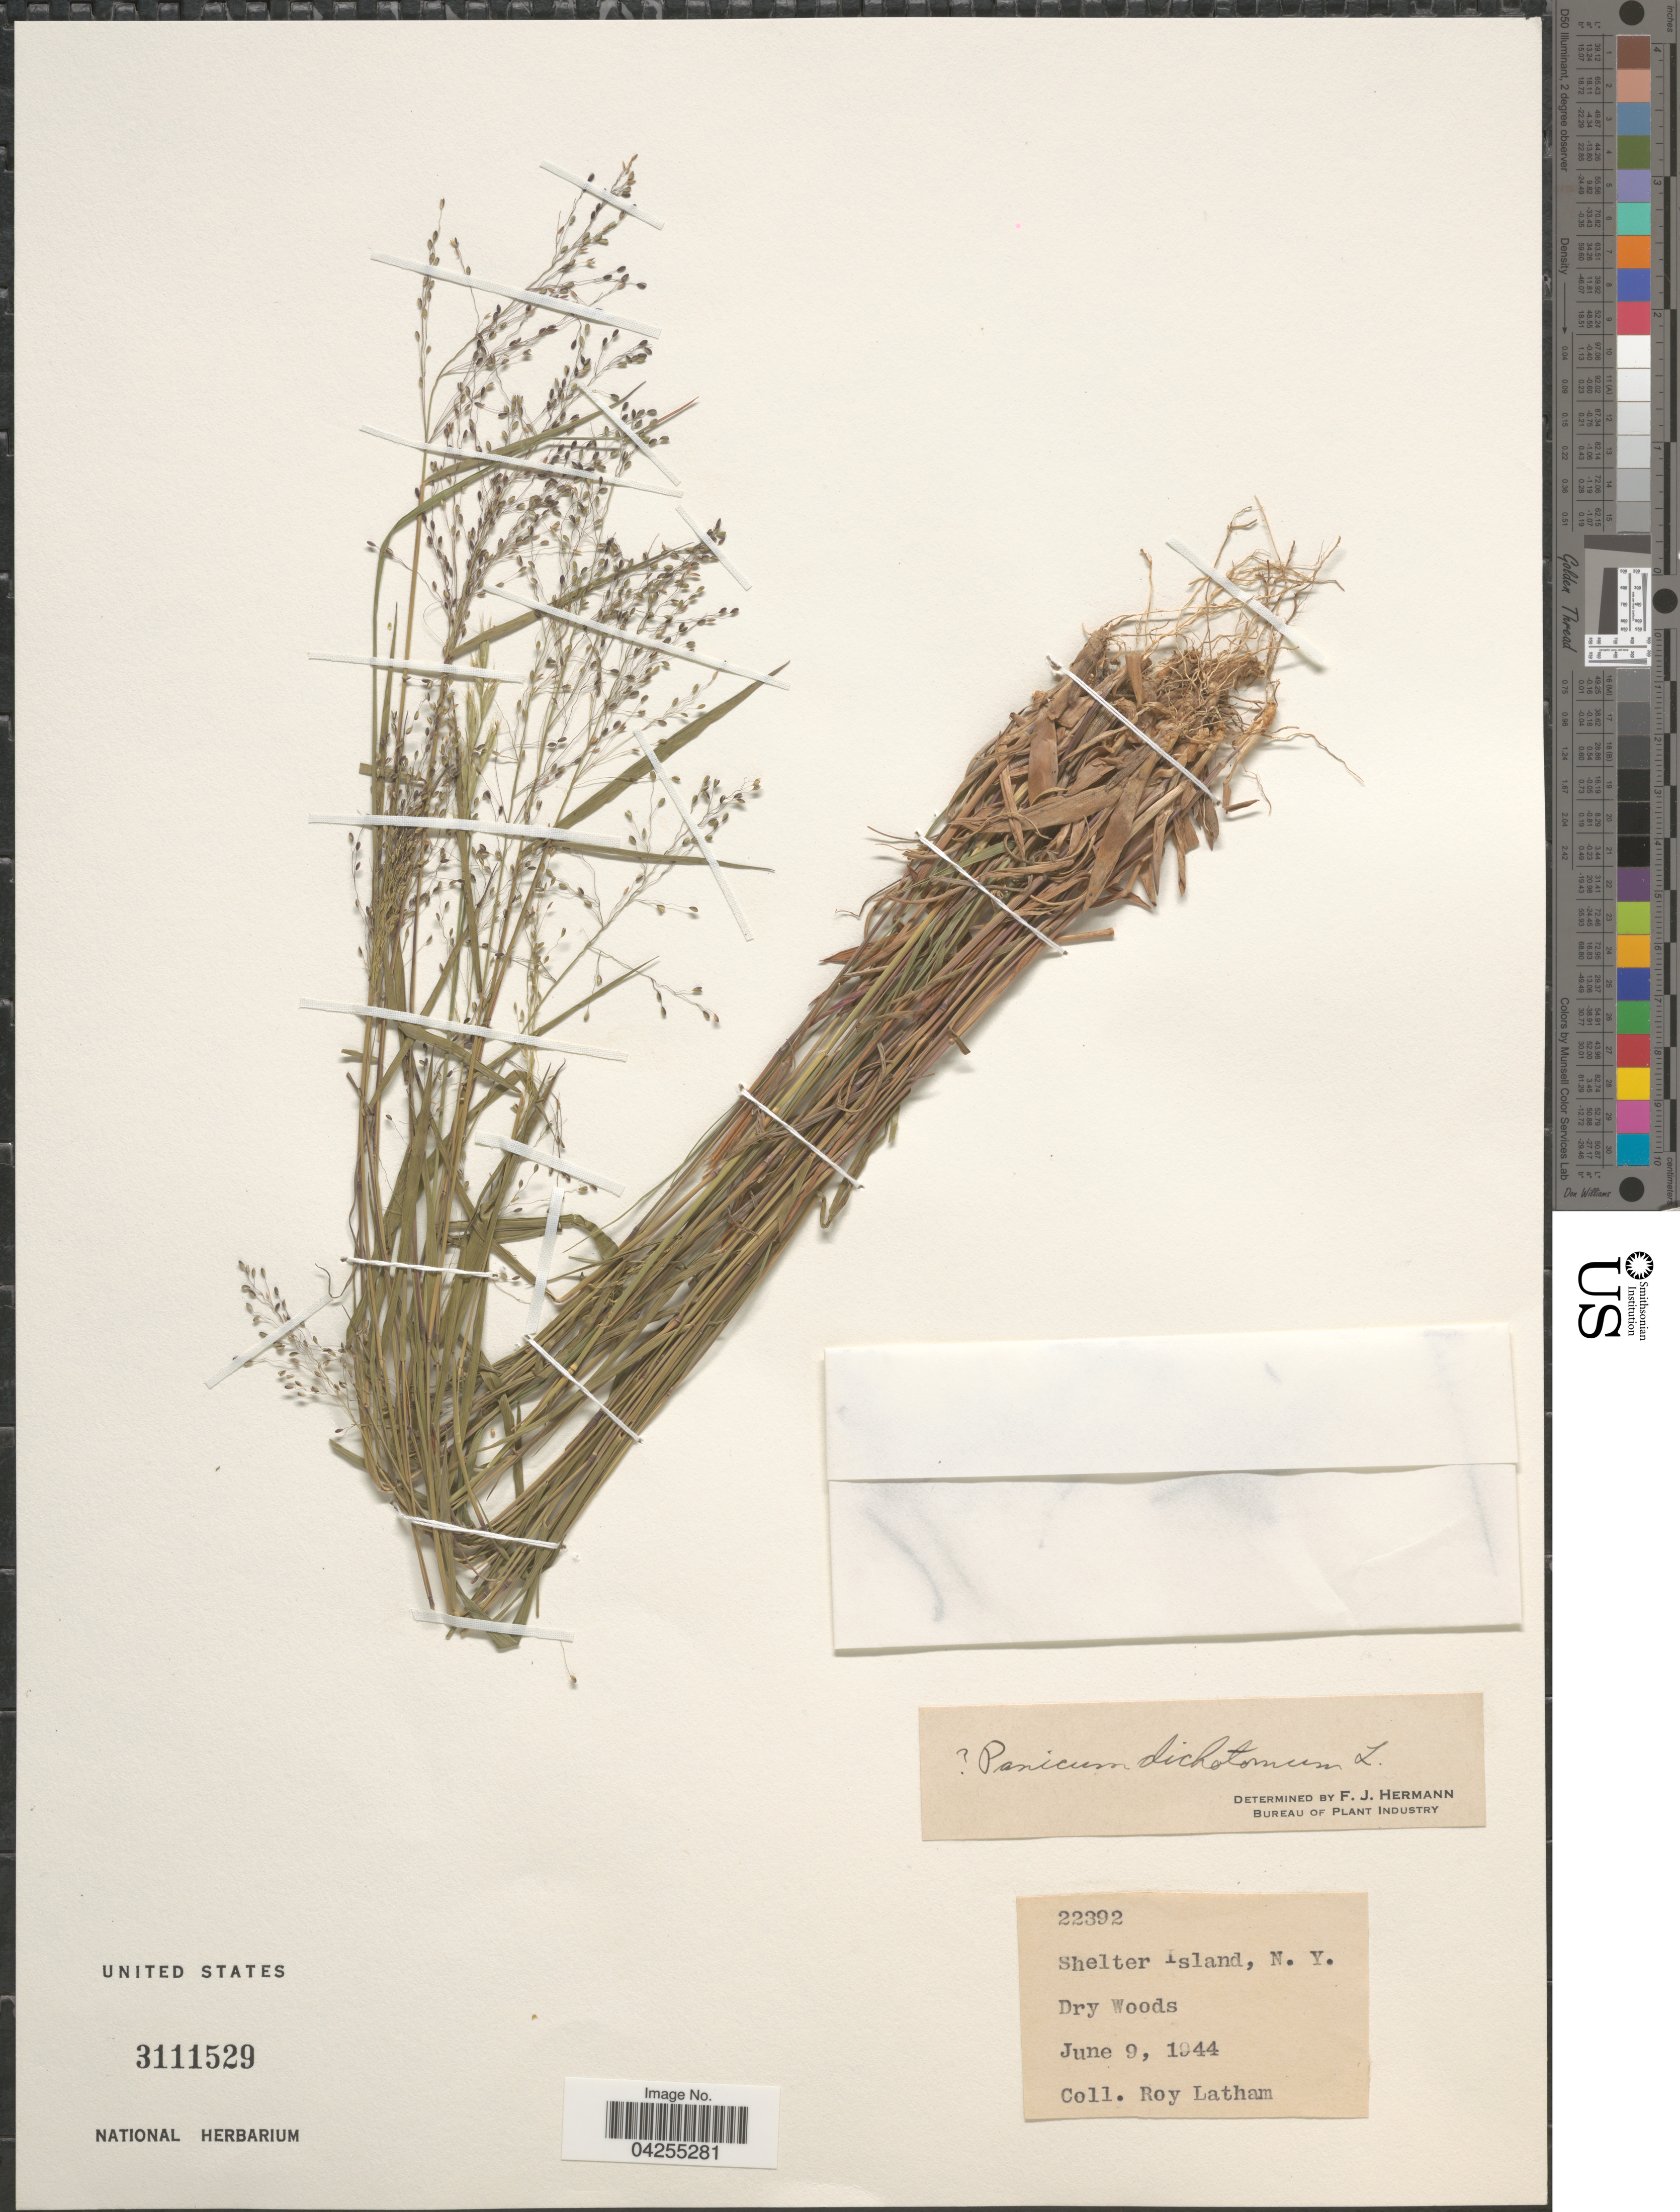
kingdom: Plantae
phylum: Tracheophyta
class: Liliopsida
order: Poales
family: Poaceae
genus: Dichanthelium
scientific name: Dichanthelium dichotomum var. dichotomum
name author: (L.) Gould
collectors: R. Latham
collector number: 22392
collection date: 1944-06-09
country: United States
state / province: New York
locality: Shelter Island.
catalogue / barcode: US 3111529